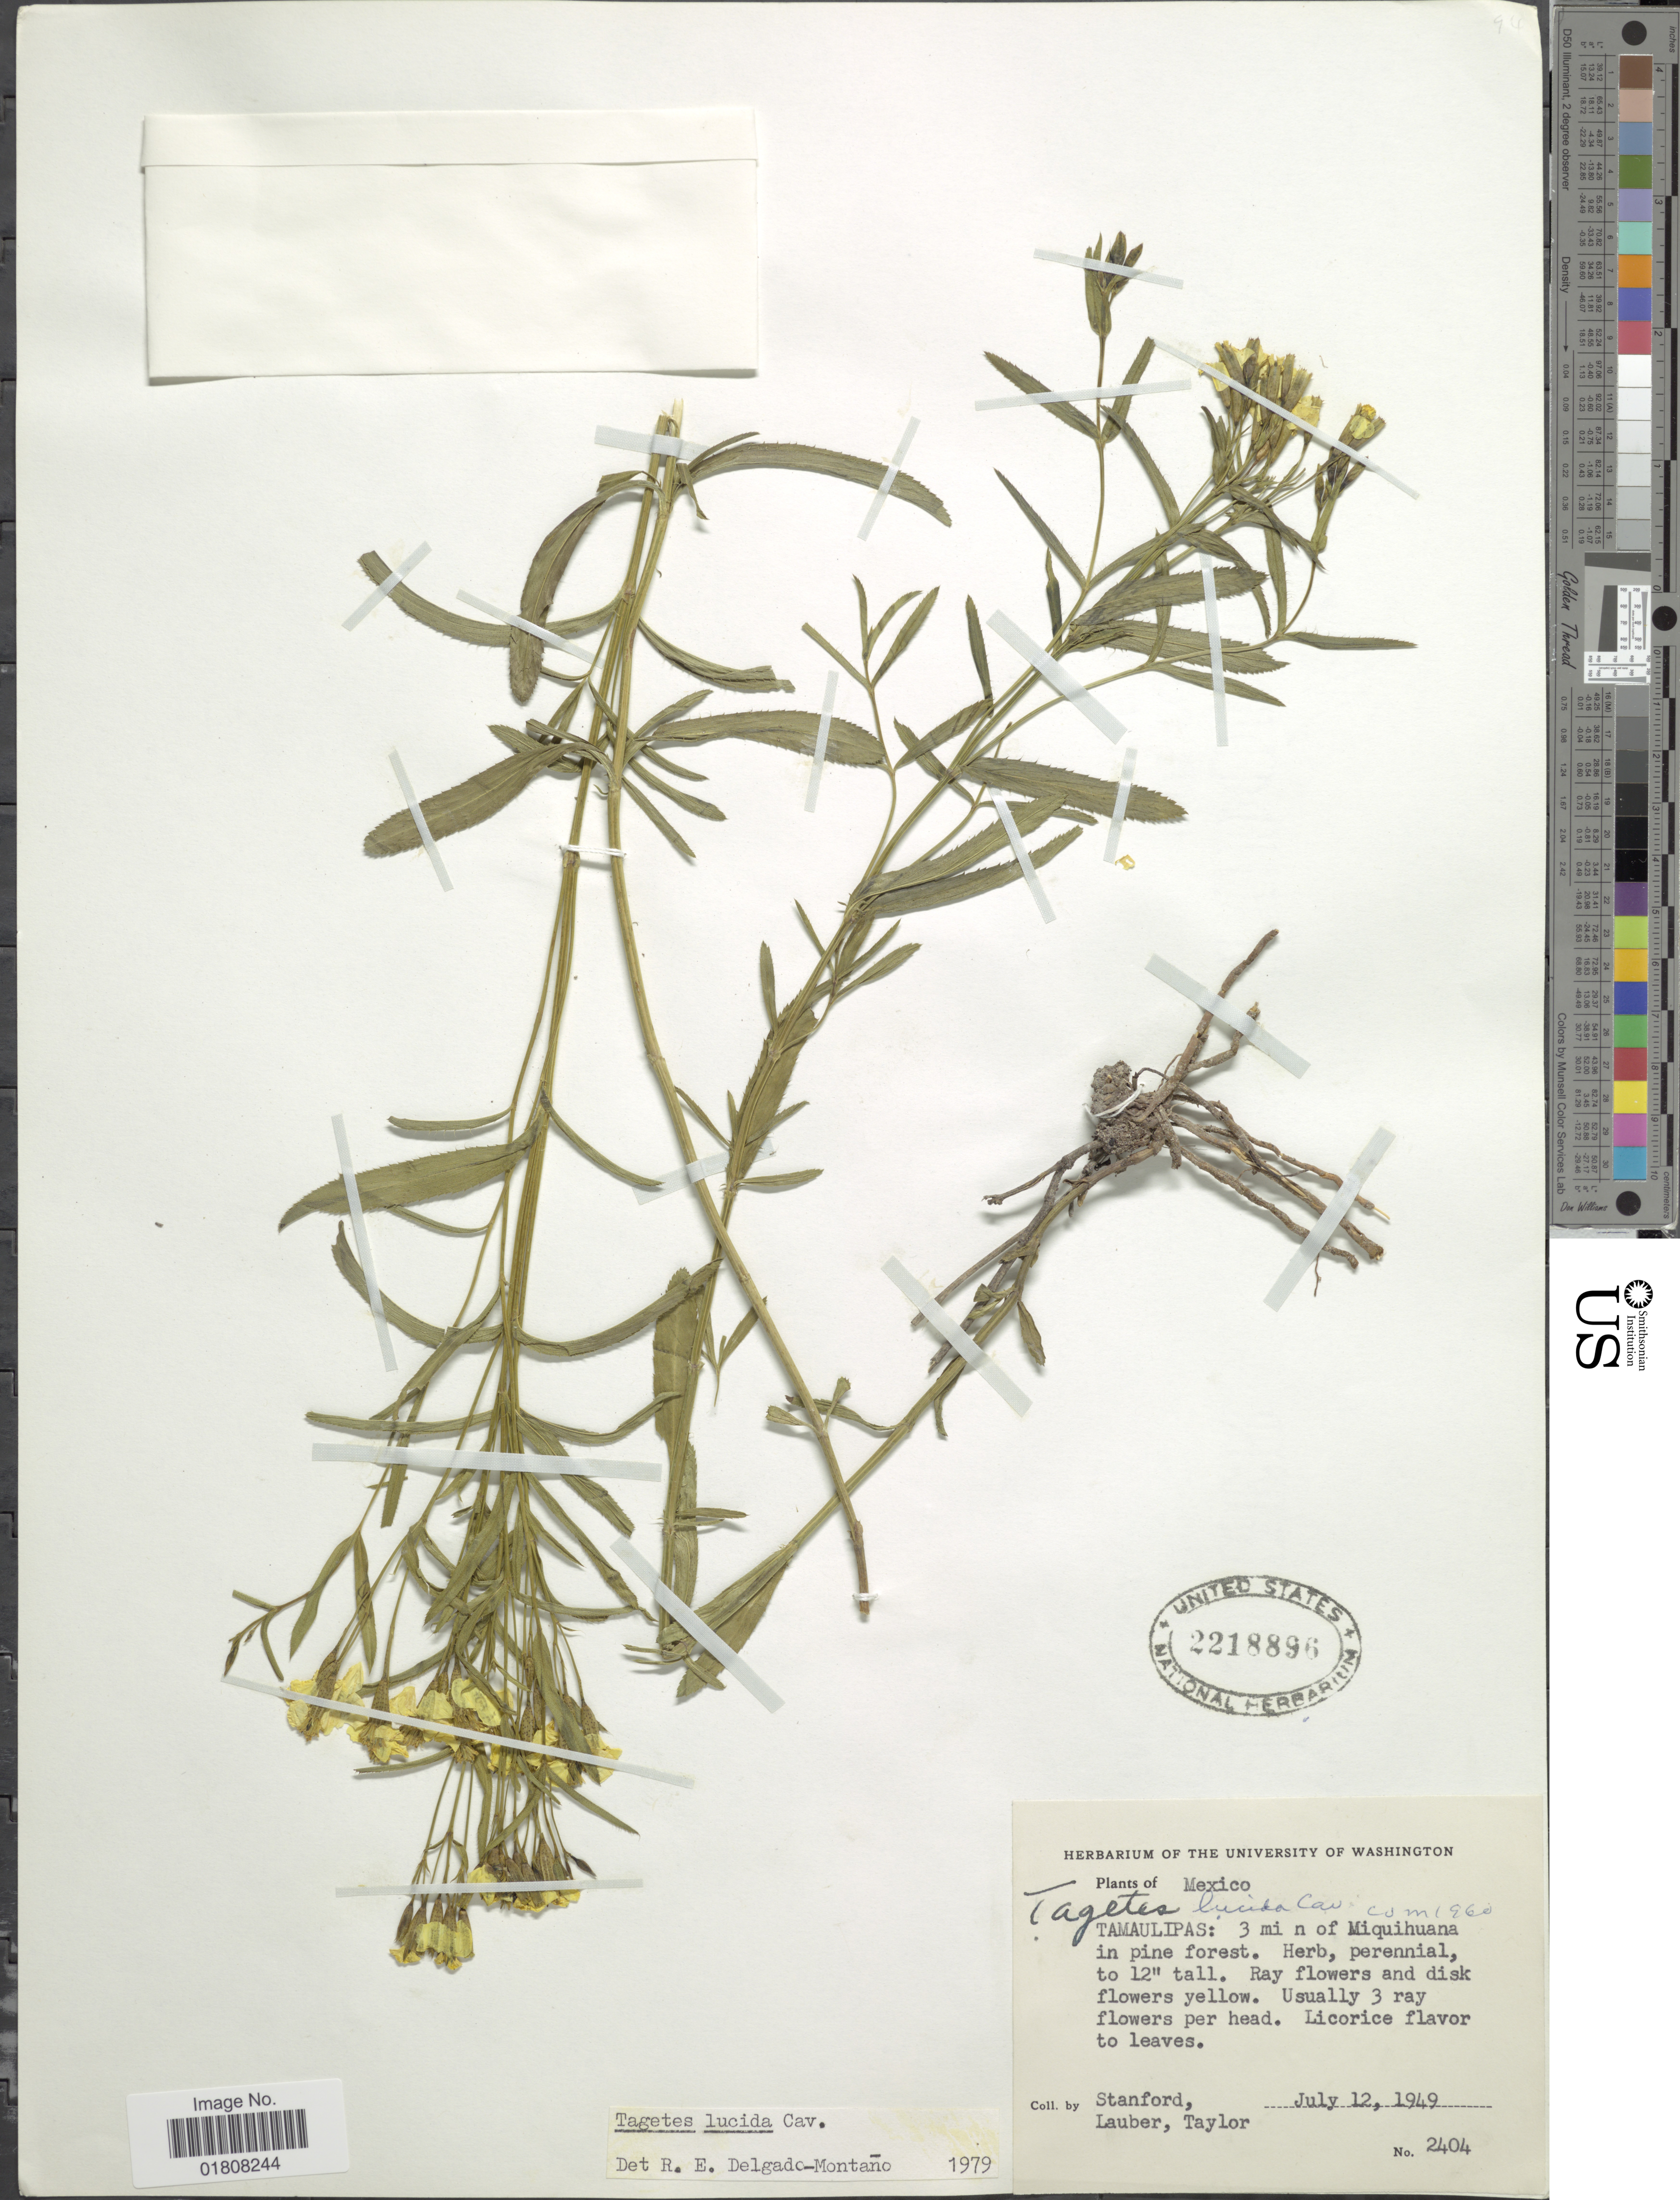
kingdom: Plantae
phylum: Tracheophyta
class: Magnoliopsida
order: Asterales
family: Asteraceae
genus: Tagetes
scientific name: Tagetes lucida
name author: Cav.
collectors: -. Stanford, -. Lauber & -. Taylor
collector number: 2404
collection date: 1949-07-12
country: Mexico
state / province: Tamaulipas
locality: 3 mi n of Micquihuana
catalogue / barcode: US 2218896